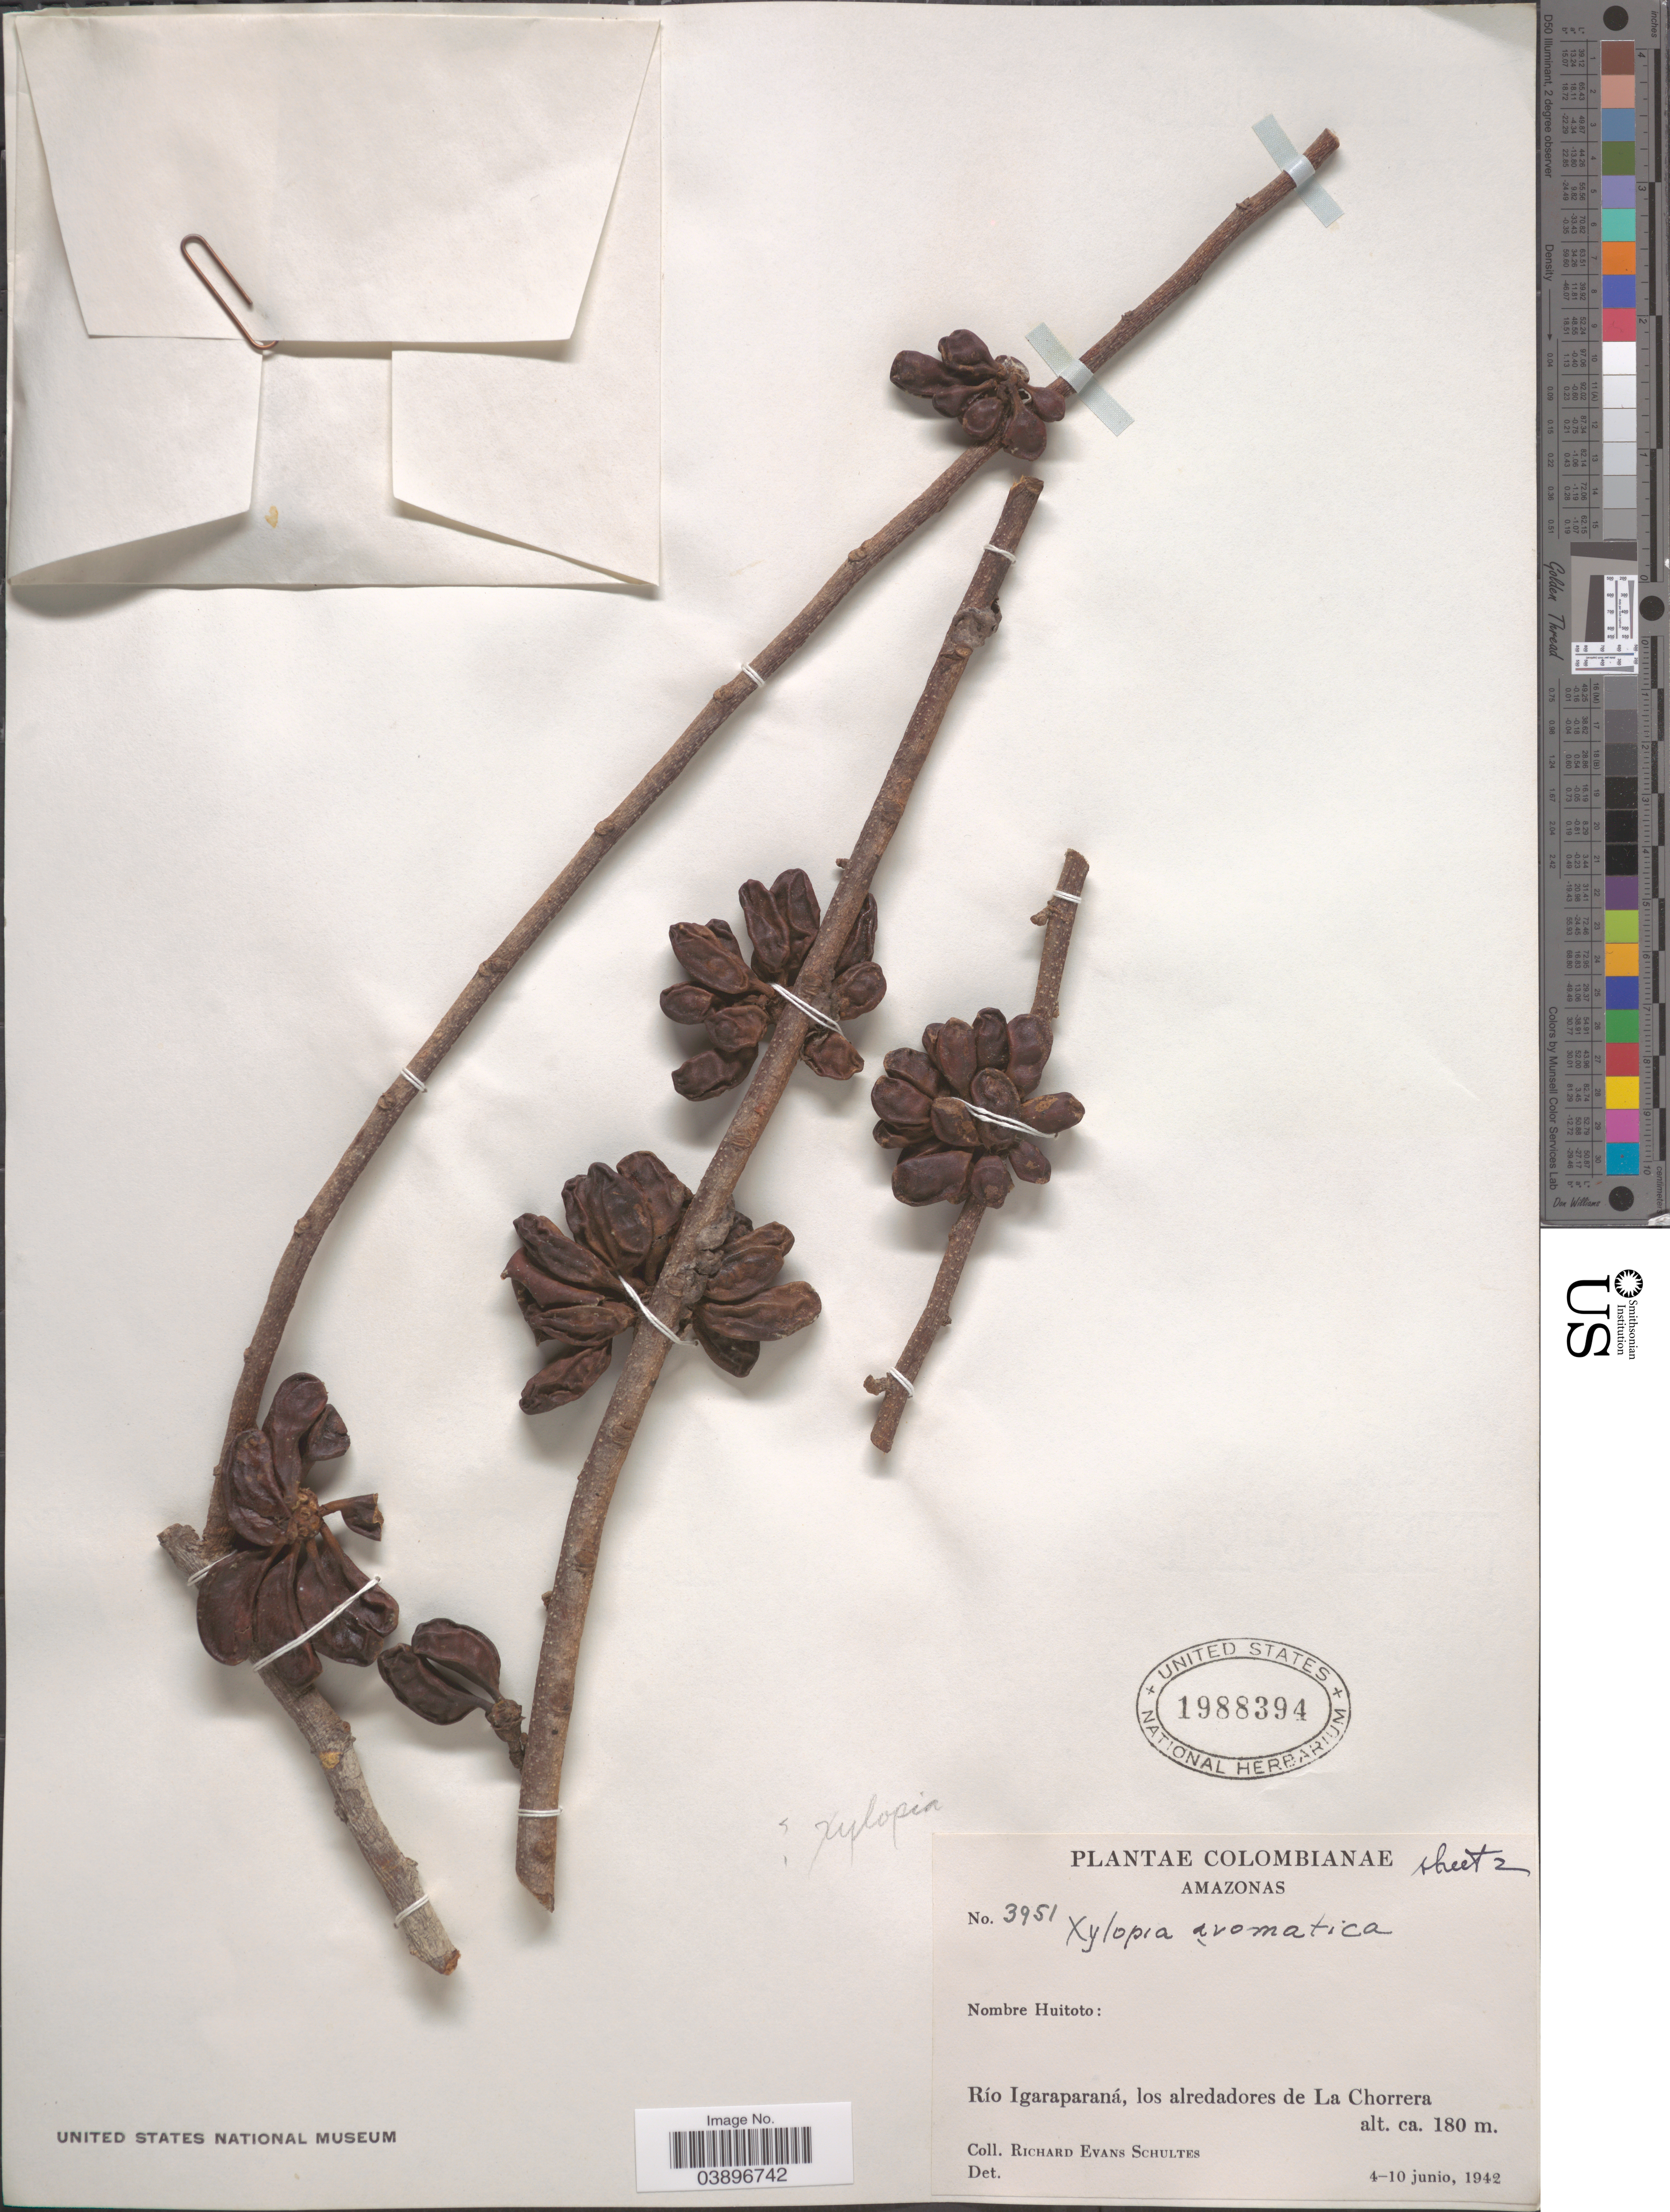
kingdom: Plantae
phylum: Tracheophyta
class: Magnoliopsida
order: Magnoliales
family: Annonaceae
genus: Xylopia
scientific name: Xylopia aromatica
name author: (Lam.) Mart.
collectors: R. E. Schultes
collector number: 3951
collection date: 1942-06-04/1942-06-10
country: Colombia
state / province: Amazônas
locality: Río Igaraparaná, los alrededores de La Chorrera.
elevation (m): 180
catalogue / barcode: US 1988394